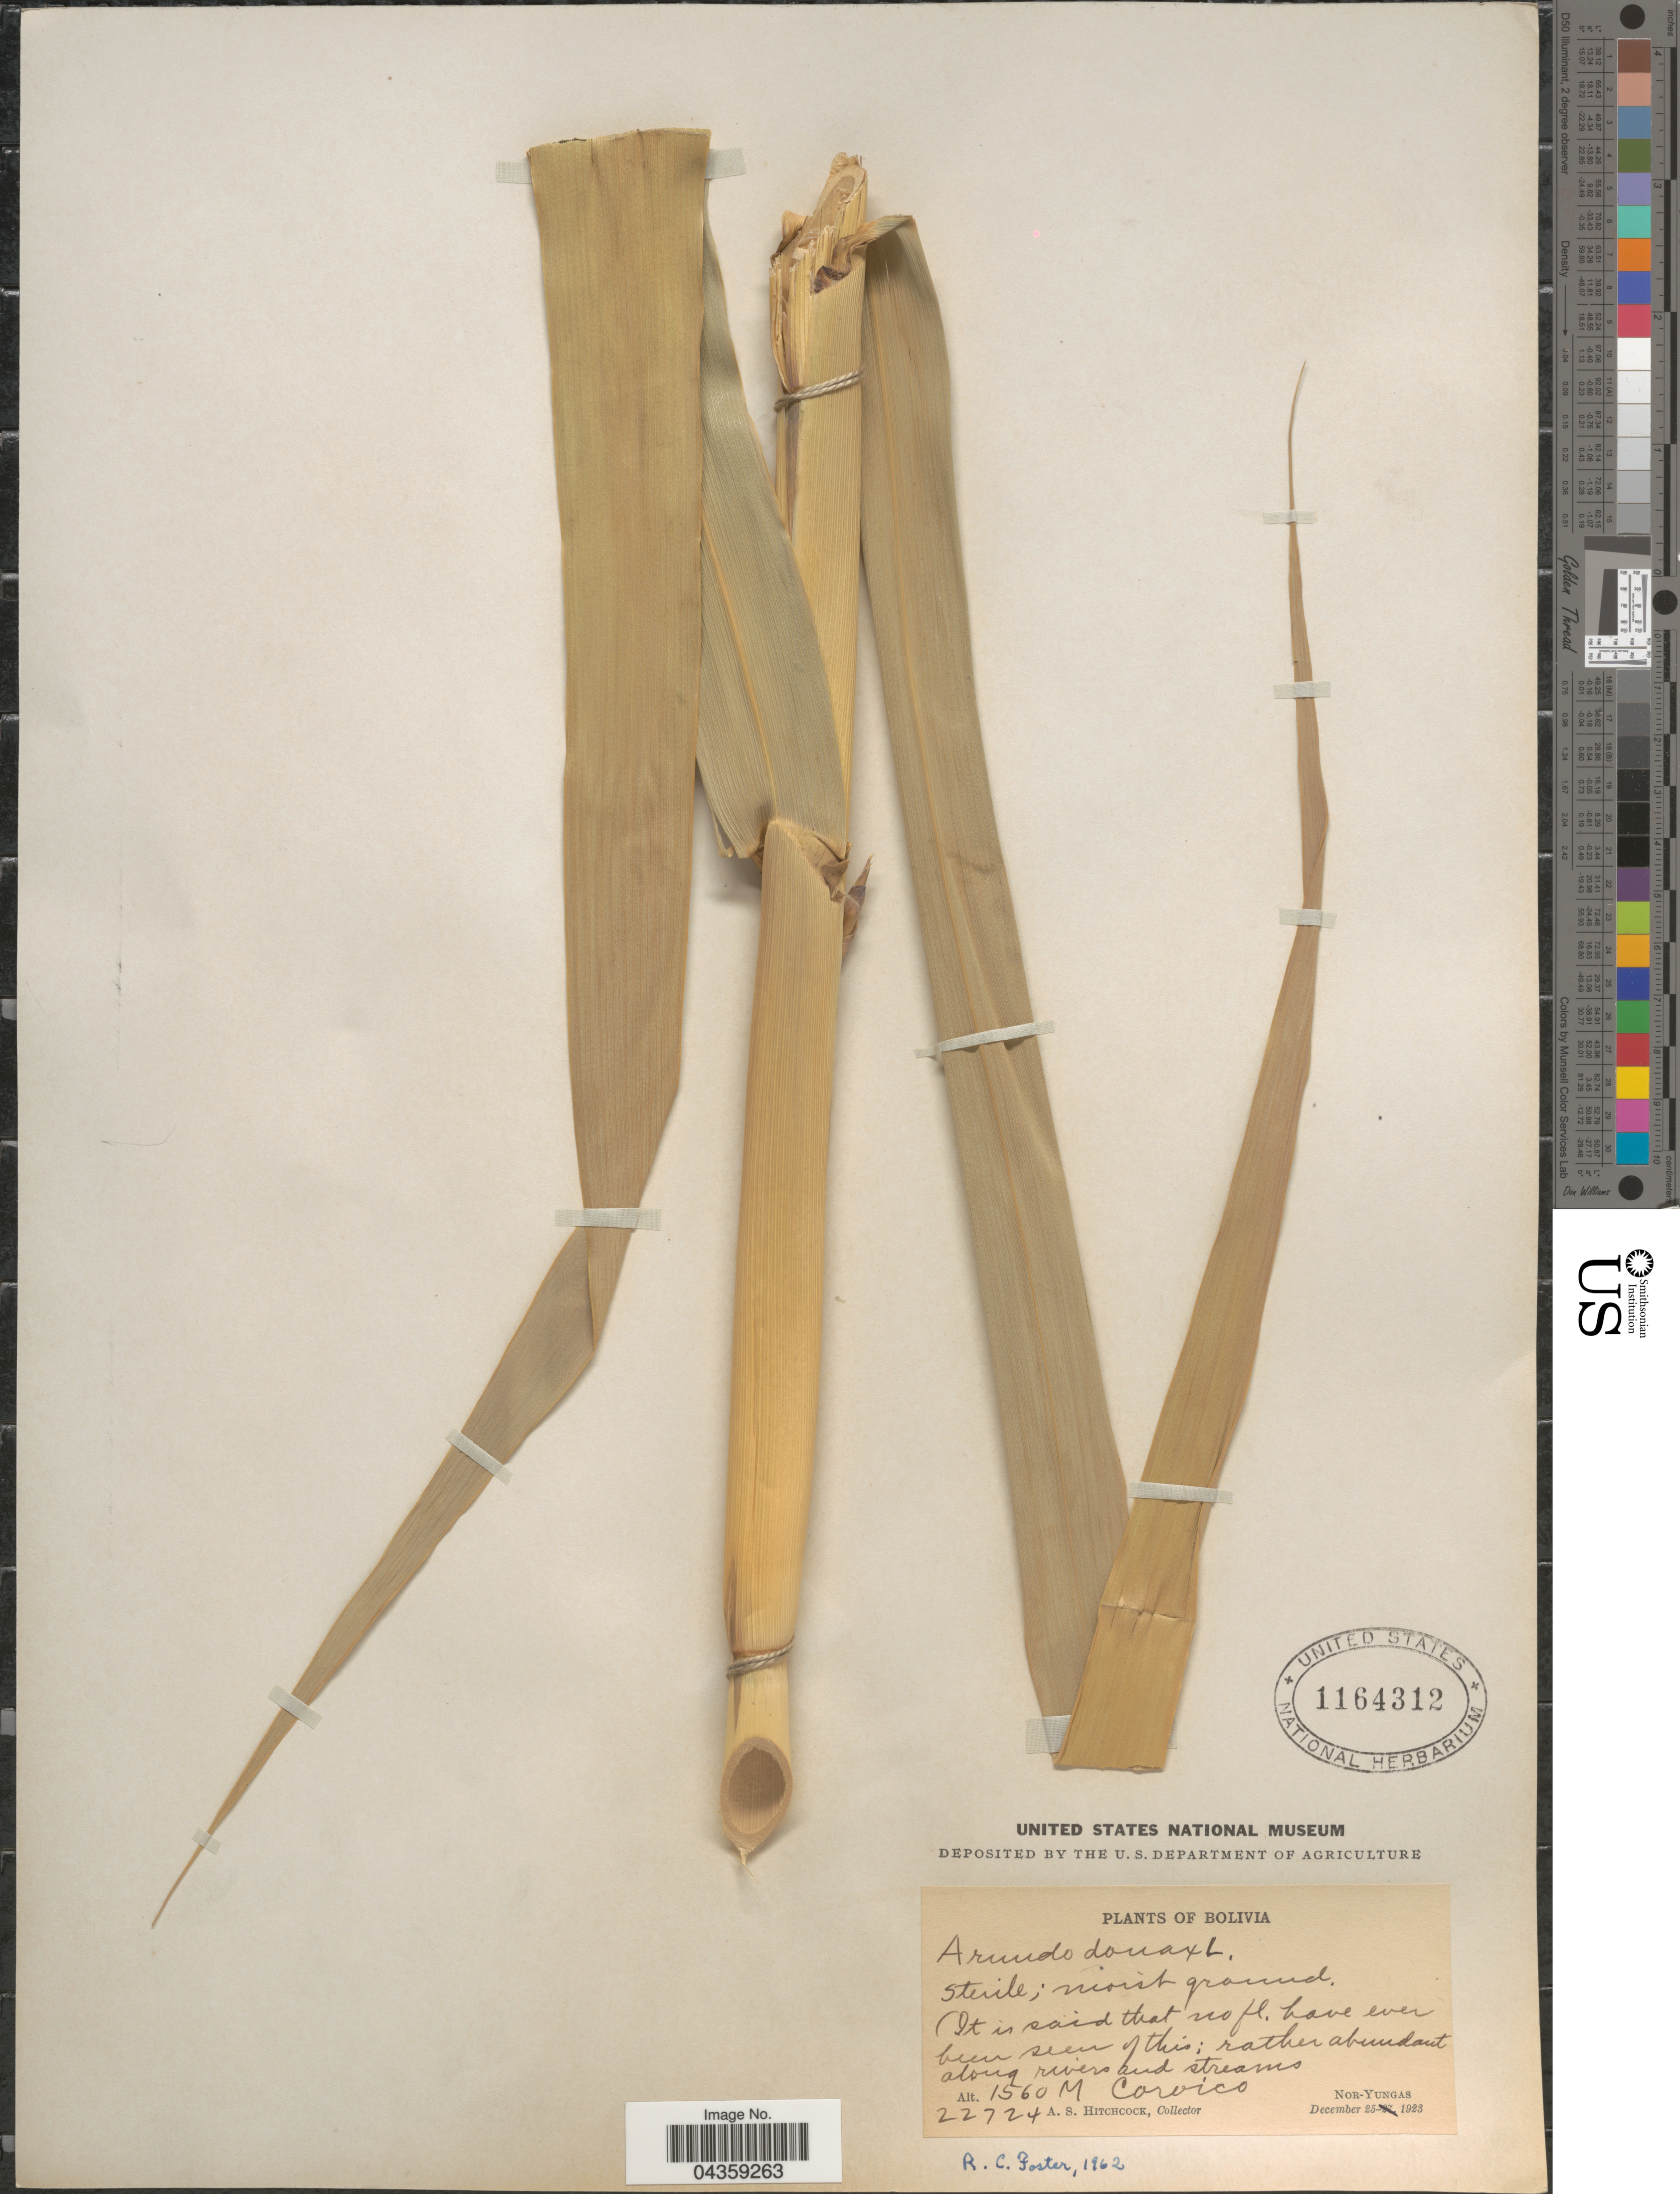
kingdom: Plantae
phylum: Tracheophyta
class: Liliopsida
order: Poales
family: Poaceae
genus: Arundo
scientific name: Arundo donax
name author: L.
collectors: A. S. Hitchcock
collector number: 22724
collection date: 1923-12-25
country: Bolivia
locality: Corvico. Nor-Yungas.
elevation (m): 1560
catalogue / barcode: US 1164312